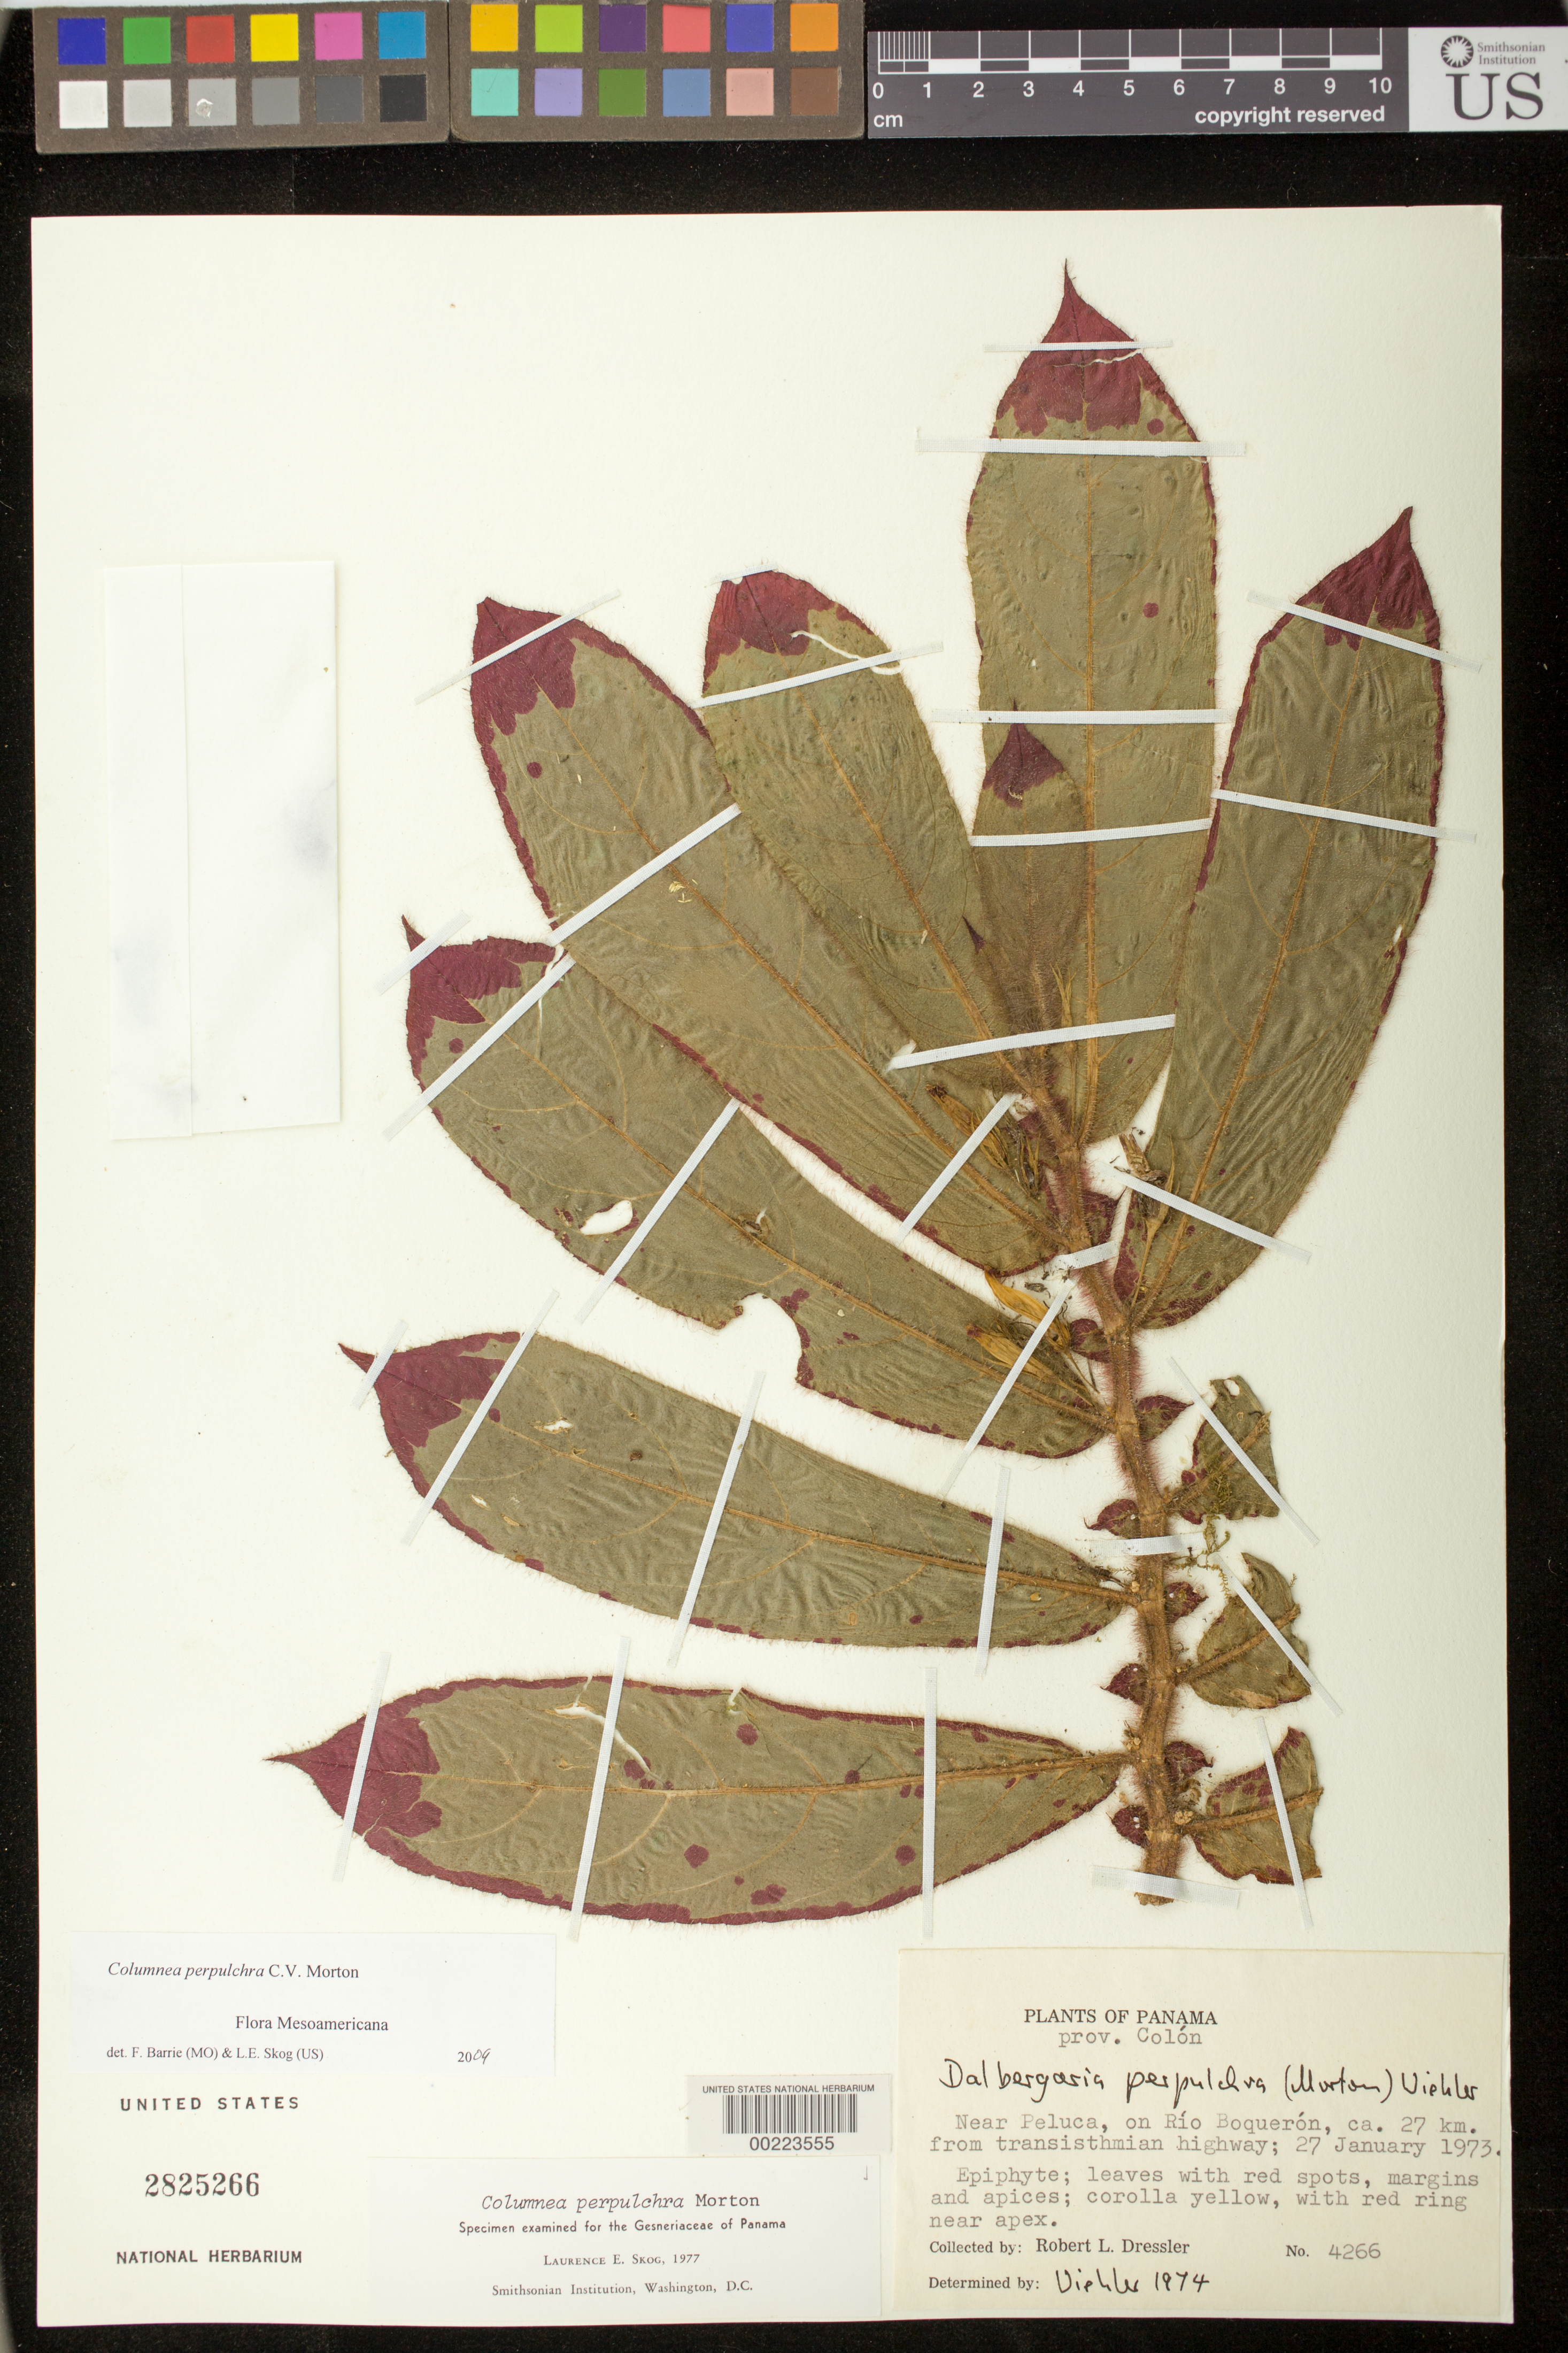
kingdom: Plantae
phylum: Tracheophyta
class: Magnoliopsida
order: Lamiales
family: Gesneriaceae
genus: Columnea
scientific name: Columnea perpulchra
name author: C.V. Morton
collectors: R. Dressler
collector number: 4266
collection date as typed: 27 Jan 1973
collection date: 1973-01-27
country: Panama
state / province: Colón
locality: Near Peluca, on Río Boquerón, ca. 27 km from transisthmian highway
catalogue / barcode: US 2825266